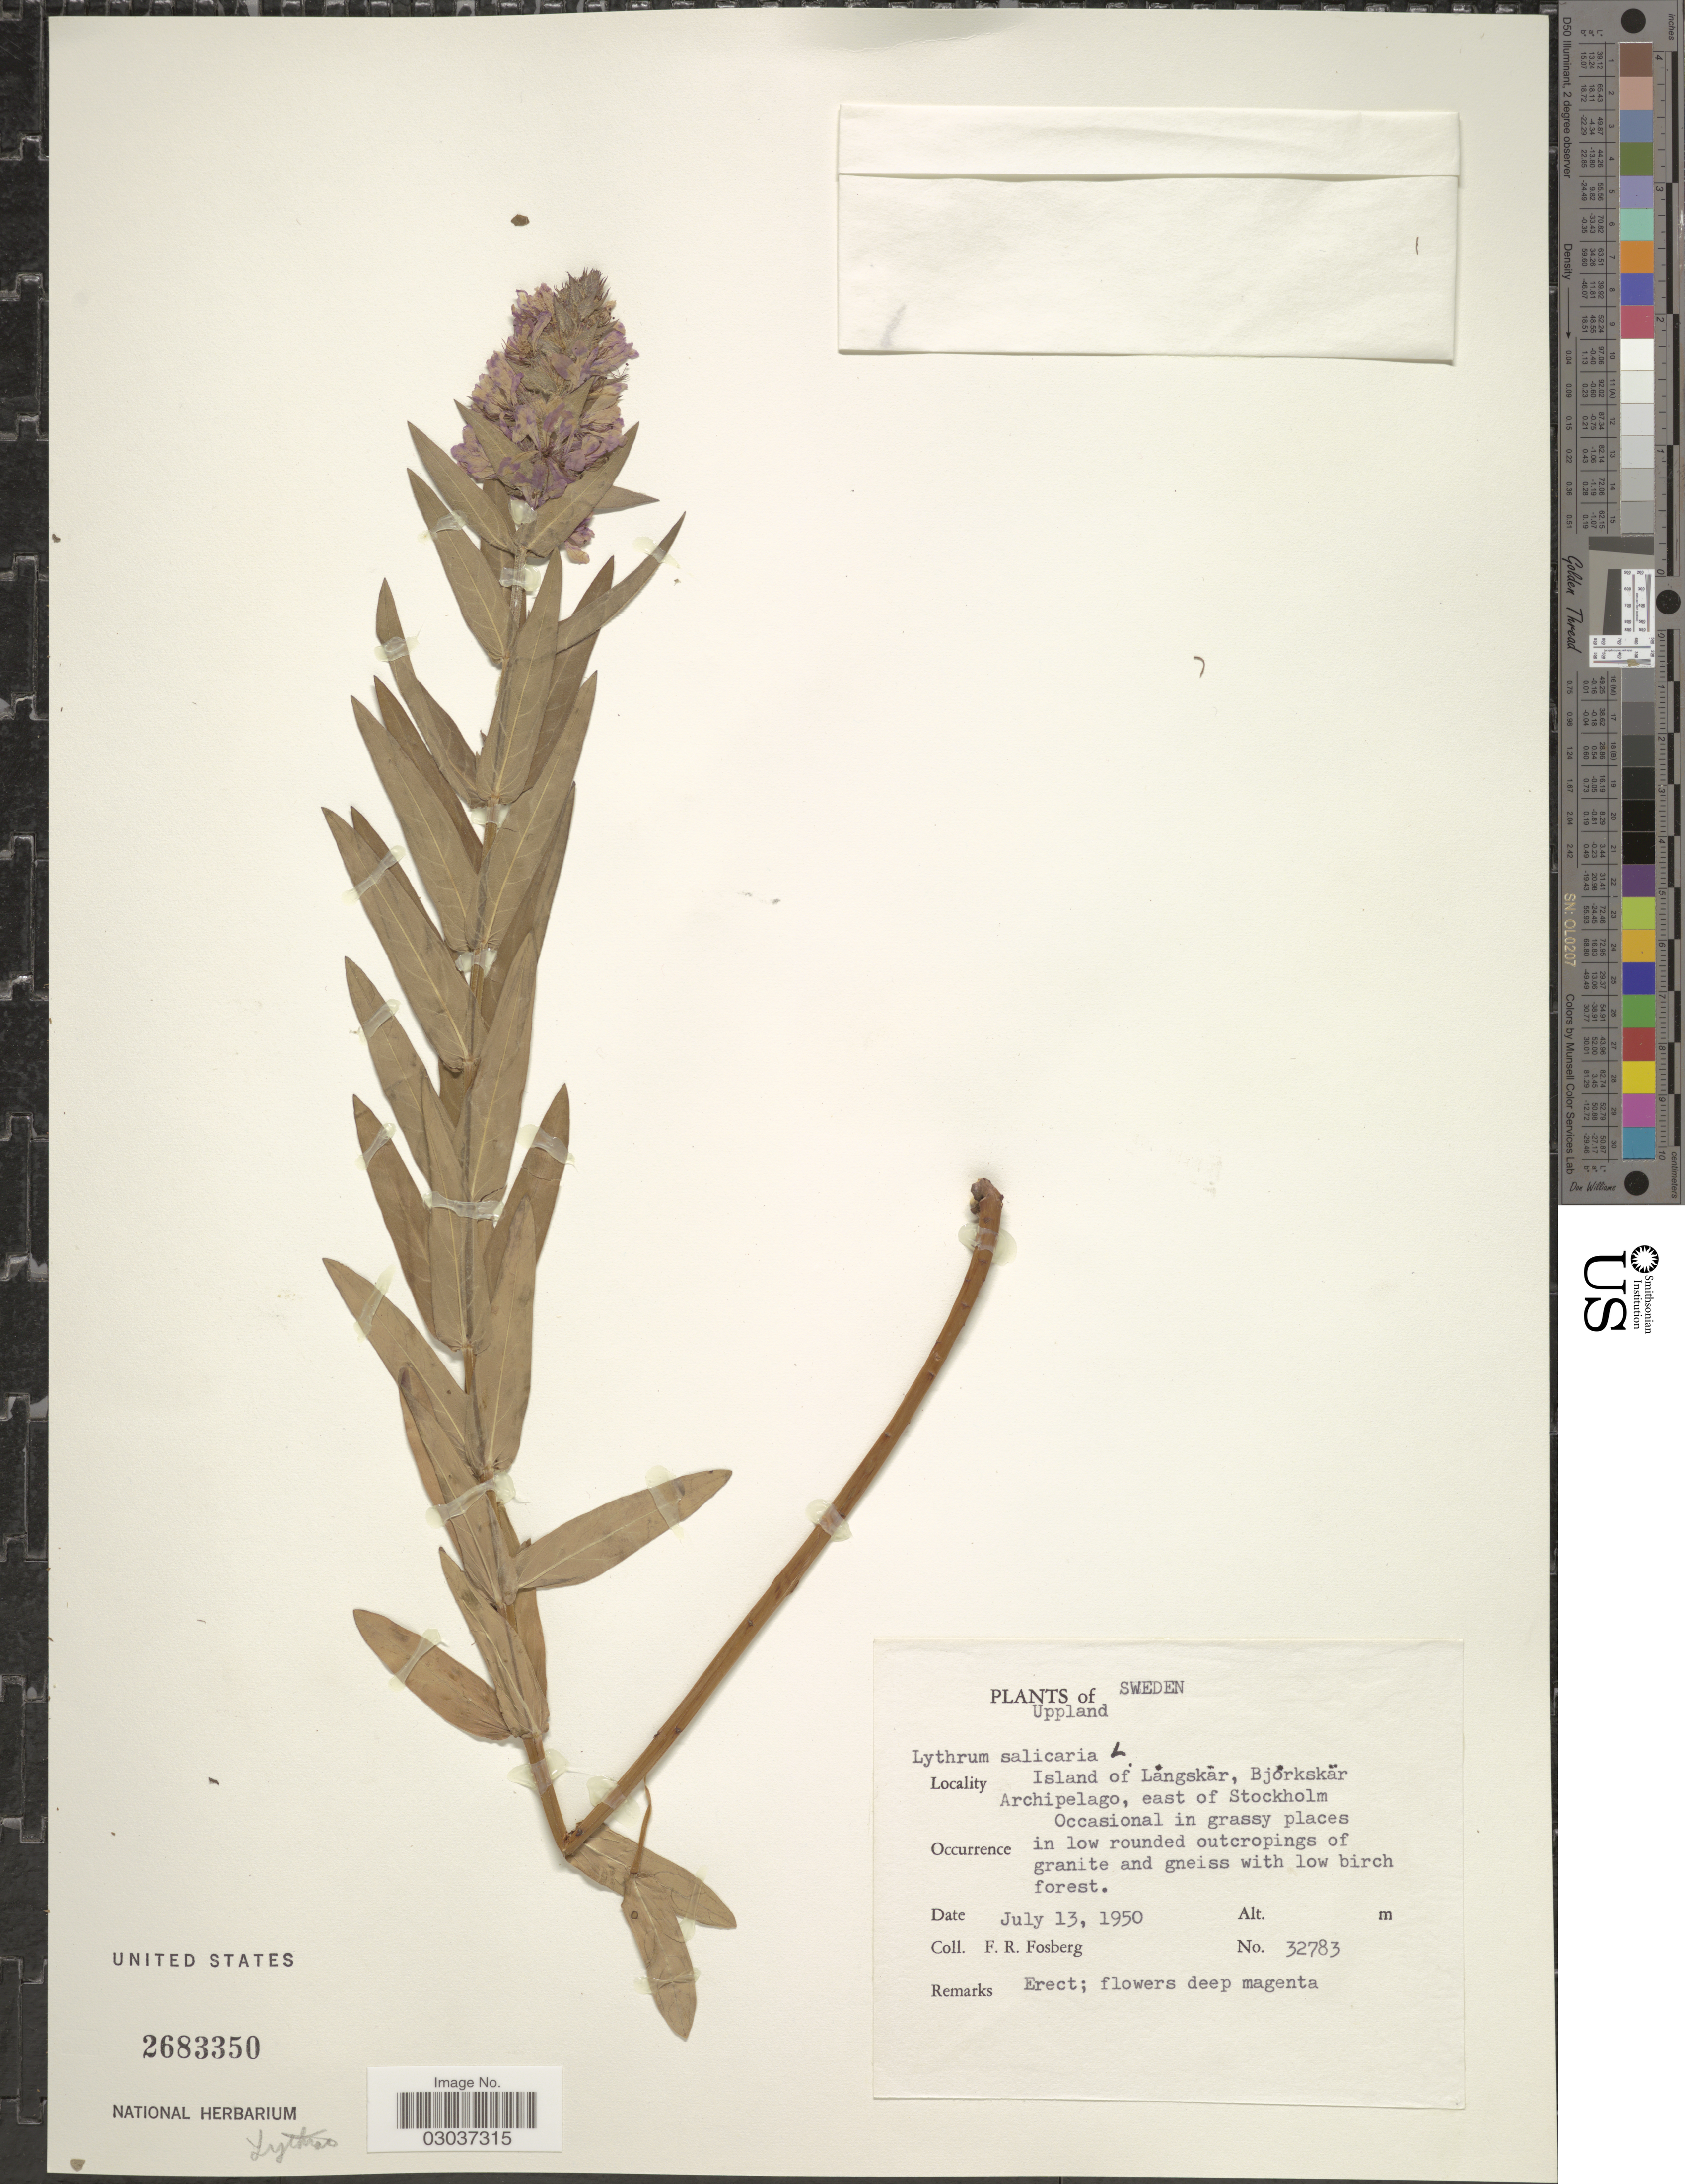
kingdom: Plantae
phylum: Tracheophyta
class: Magnoliopsida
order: Myrtales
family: Lythraceae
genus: Lythrum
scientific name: Lythrum salicaria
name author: L.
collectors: F. R. Fosberg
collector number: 32783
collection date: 1950-07-13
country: Sweden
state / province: Stockholm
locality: Uppland. Island of Langskar, Bjorkskar Archipelago, east of Stockholm.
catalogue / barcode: US 2683350